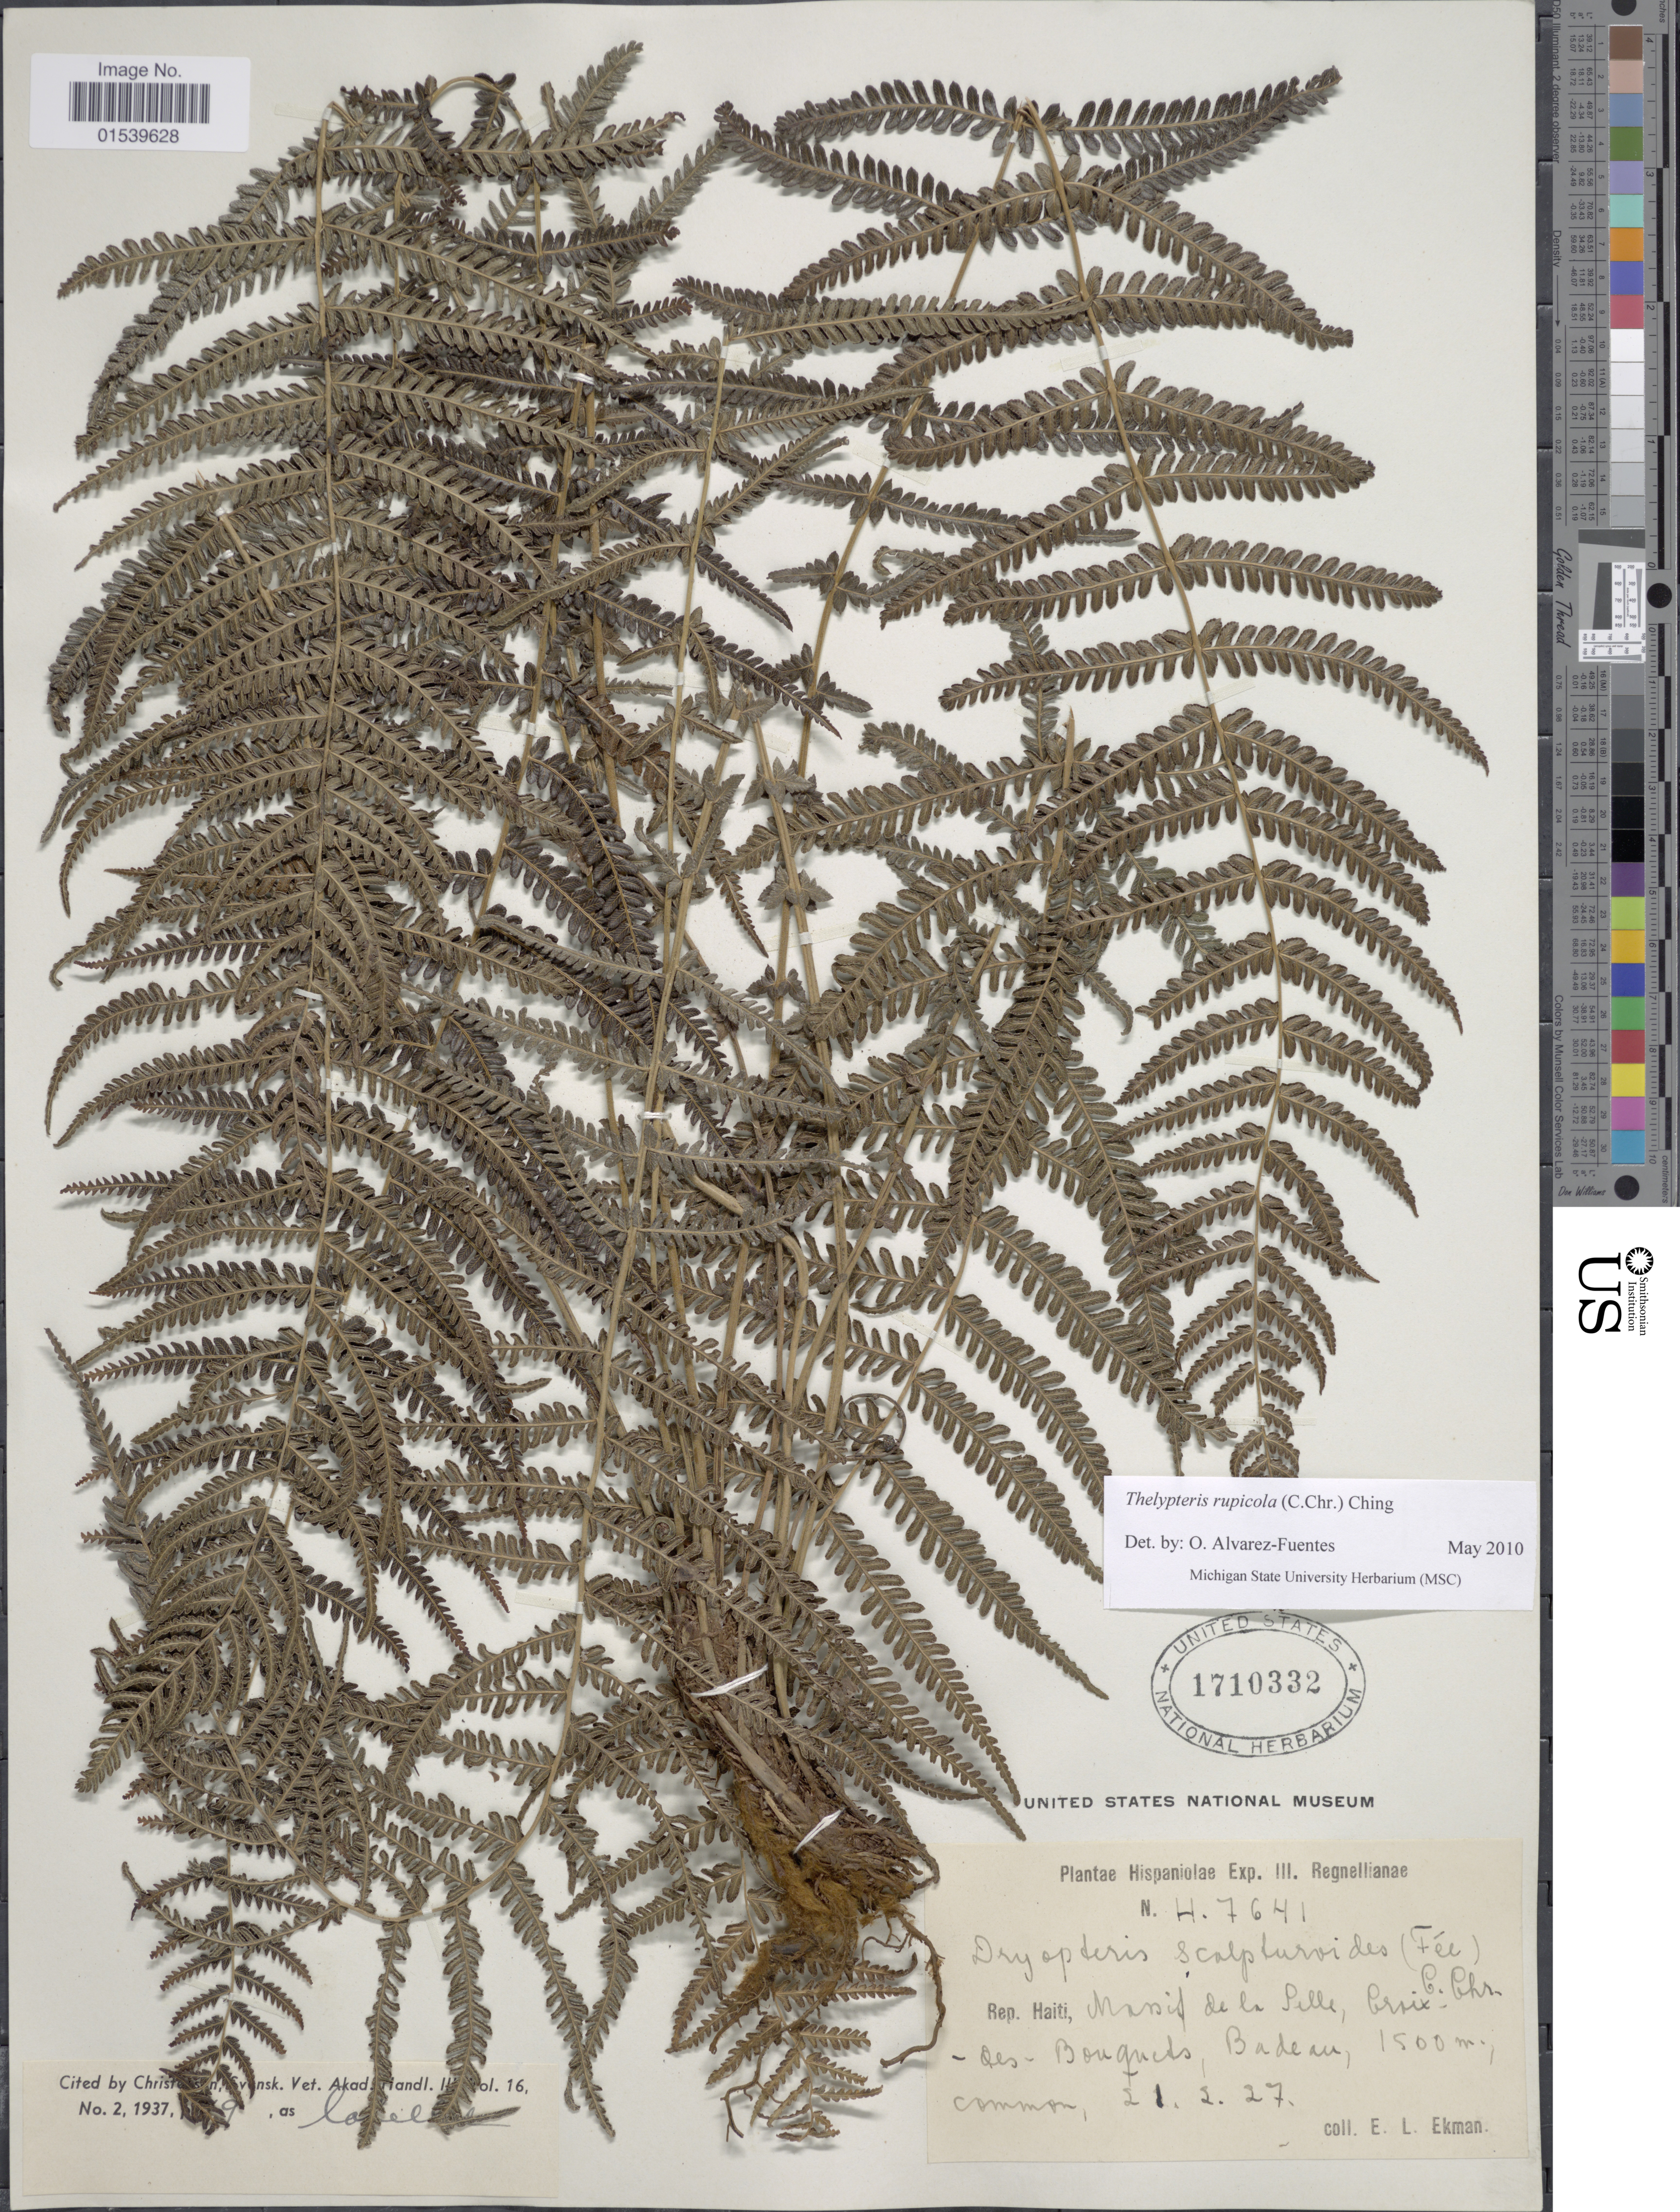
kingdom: Plantae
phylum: Tracheophyta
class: Polypodiopsida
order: Polypodiales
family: Thelypteridaceae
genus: Amauropelta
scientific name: Amauropelta rupicola (C. Chr.) comb. nov., ined 2015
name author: (C. Chr.)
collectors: E. L. Ekman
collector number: H7641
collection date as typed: Transcribed d/m/y: 21/2/27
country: Haiti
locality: Rep. Haiti, Massif de la Selle, Croix-des-Bouquets, Badeau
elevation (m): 1500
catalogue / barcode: US 1710332